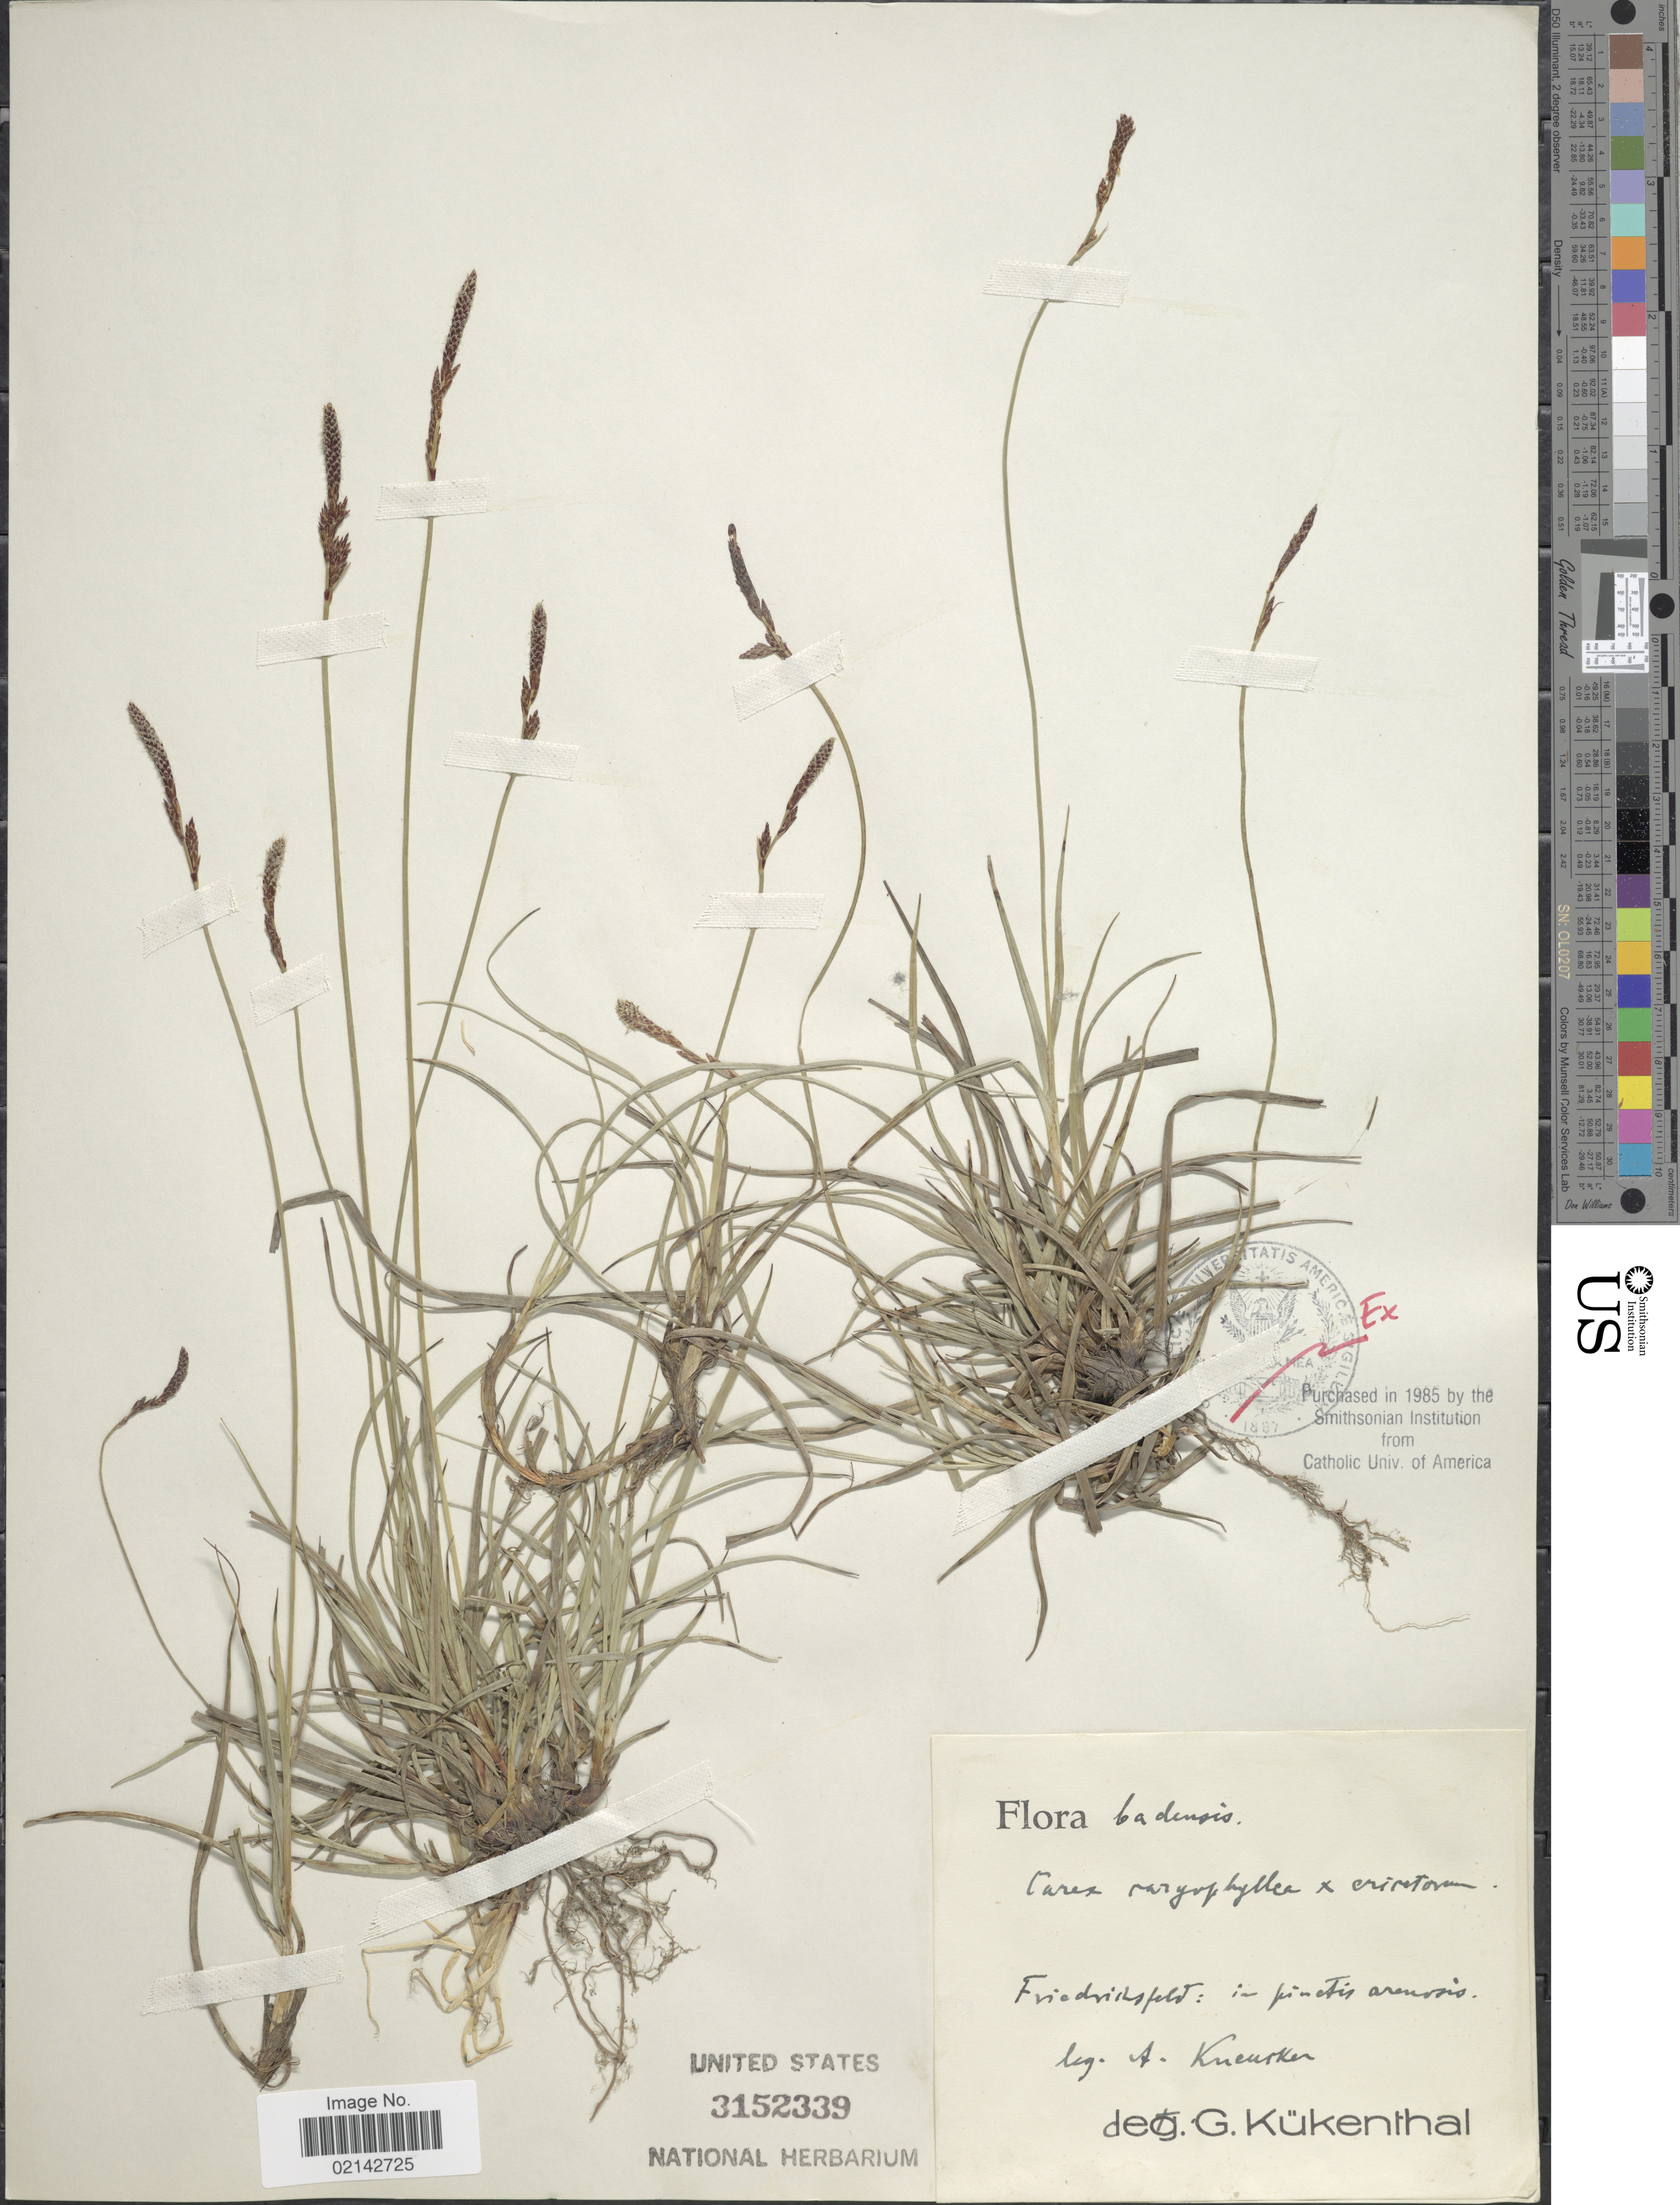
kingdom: Plantae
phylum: Tracheophyta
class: Liliopsida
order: Poales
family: Cyperaceae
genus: Carex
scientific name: Carex caryophyllea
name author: Latourr.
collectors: A. Kneucker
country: Germany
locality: Badensis, Friedricksfeld: in pratis arenosis.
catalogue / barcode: US 3152339